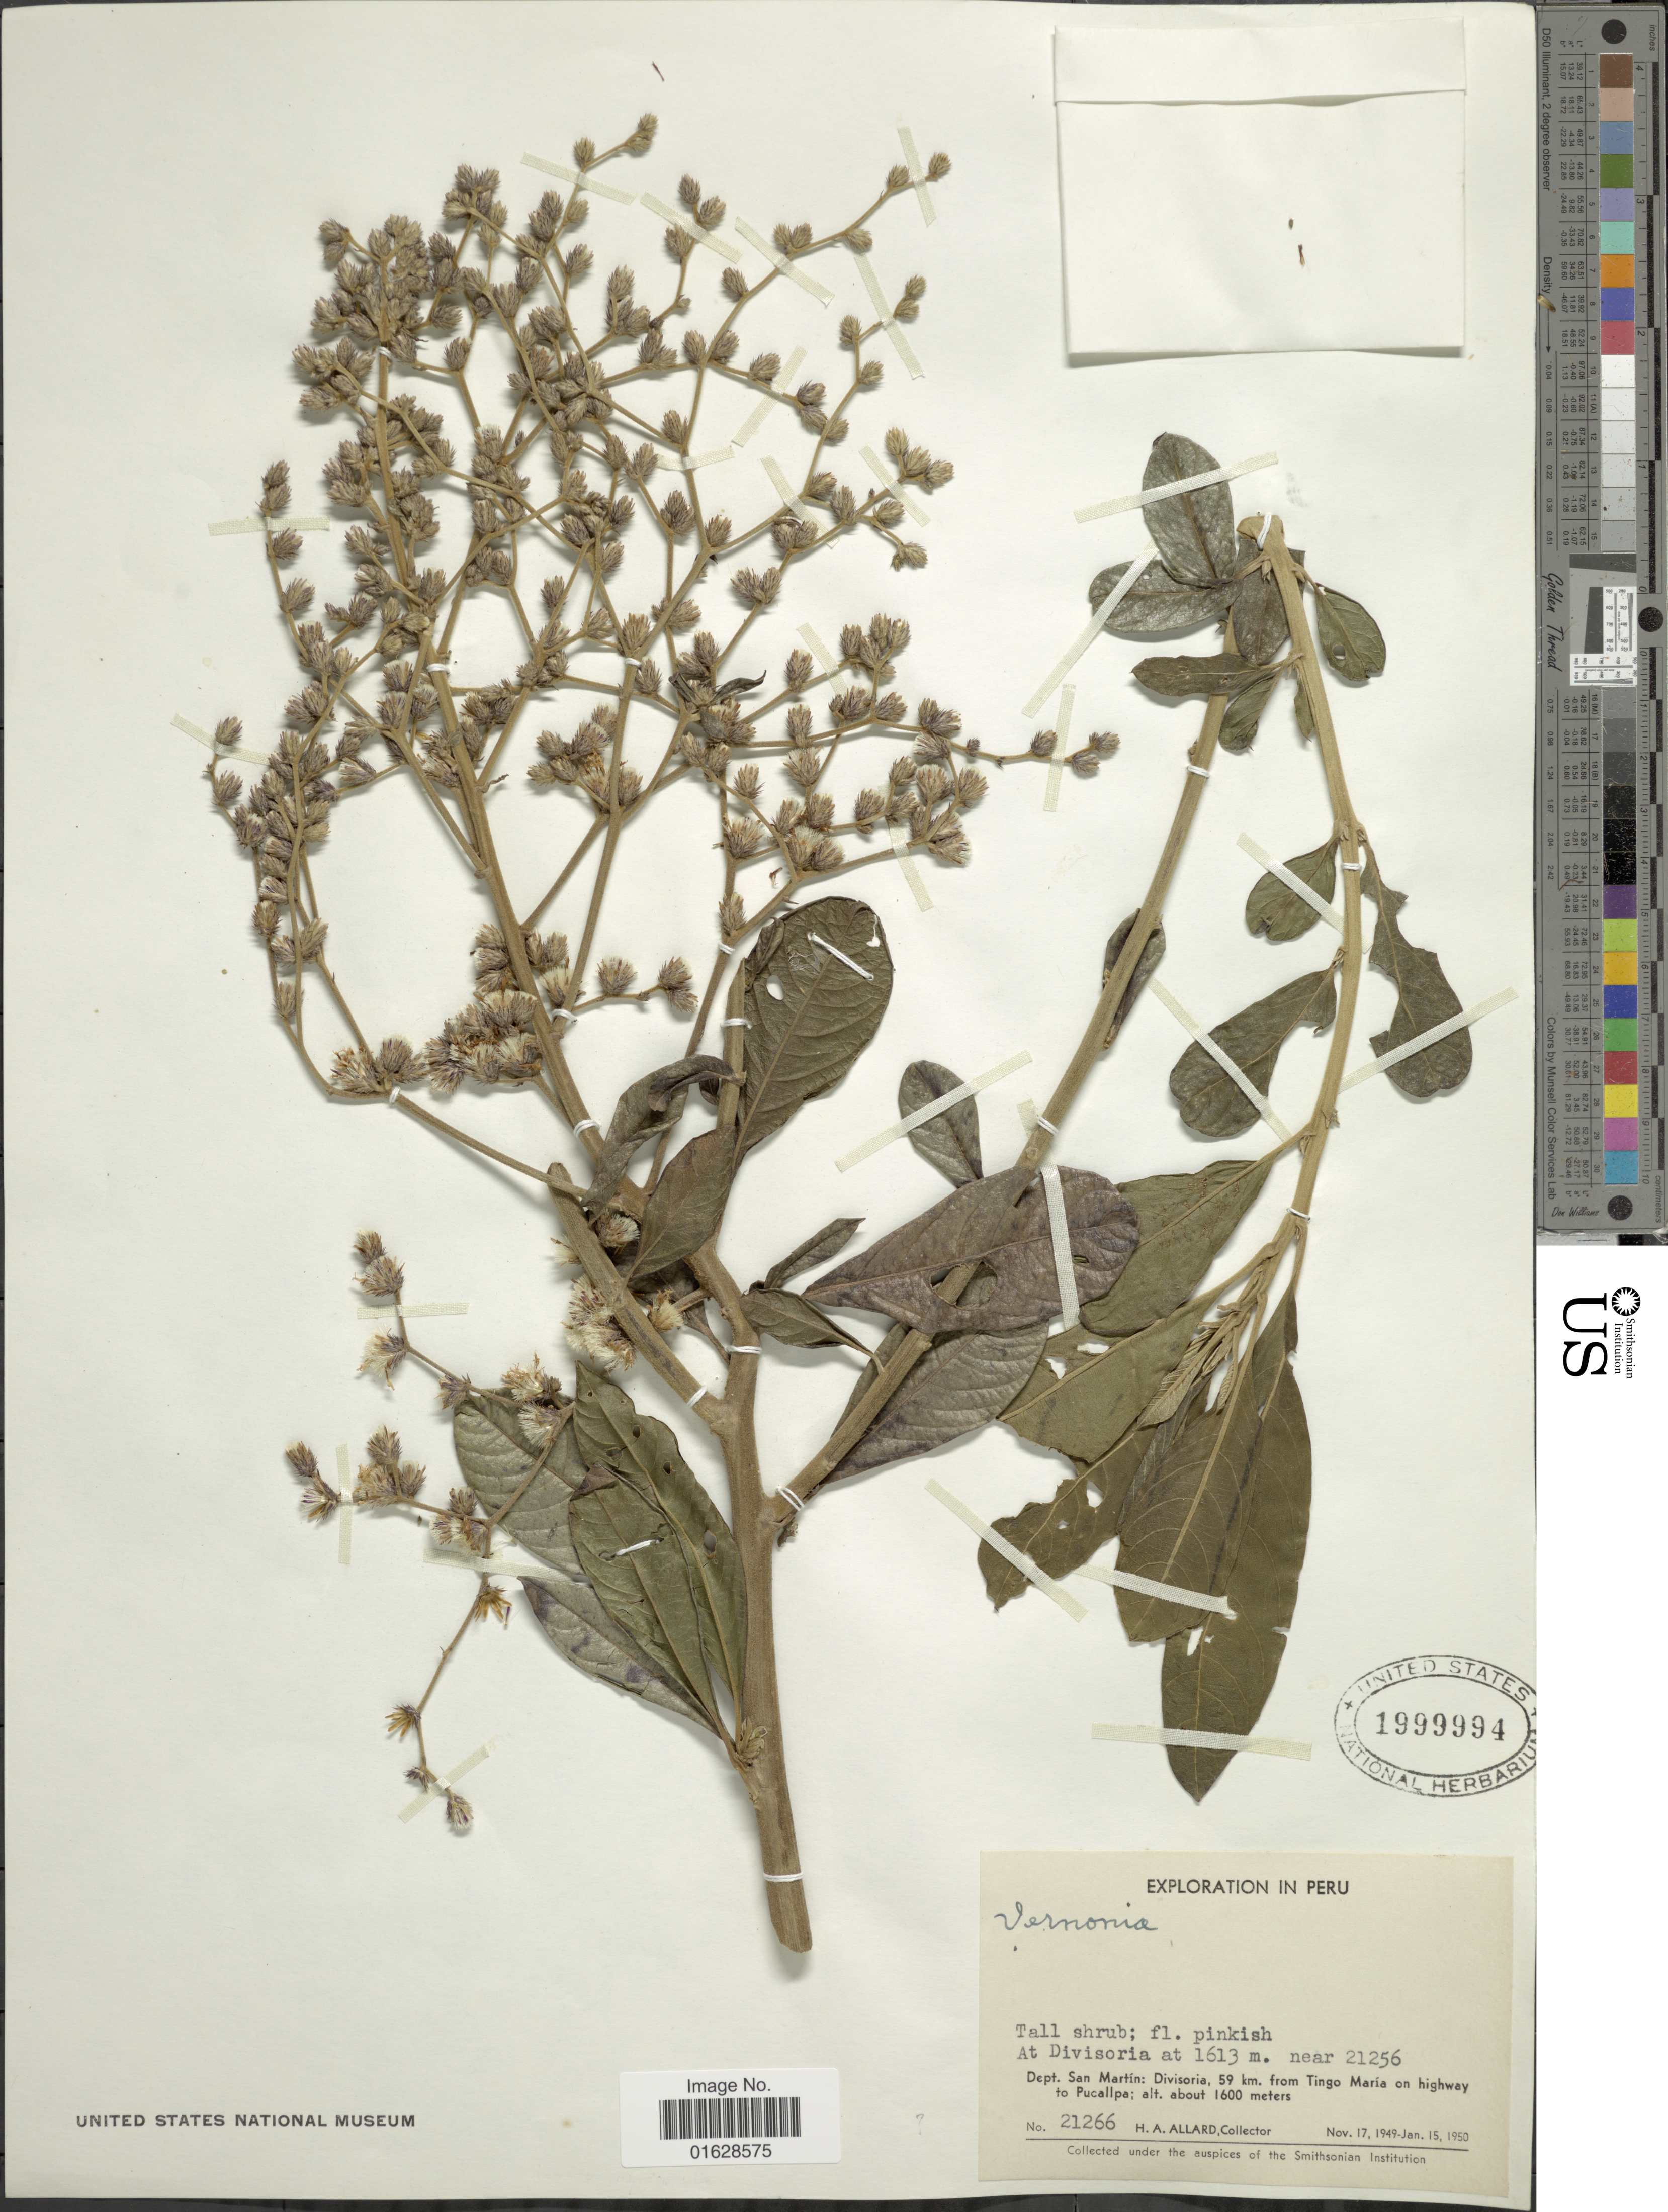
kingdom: Plantae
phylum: Tracheophyta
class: Magnoliopsida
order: Asterales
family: Asteraceae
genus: Lepidaploa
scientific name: Lepidaploa canescens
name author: (Kunth) H. Rob.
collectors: H. A. Allard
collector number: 21266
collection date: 1949-11-17/1950-01-15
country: Peru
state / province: San Martín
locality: Peru. Dept. San Martin: Divosoria, 59 km. from Tingo Maria on highway to Pucallpa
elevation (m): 1600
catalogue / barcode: US 1999994